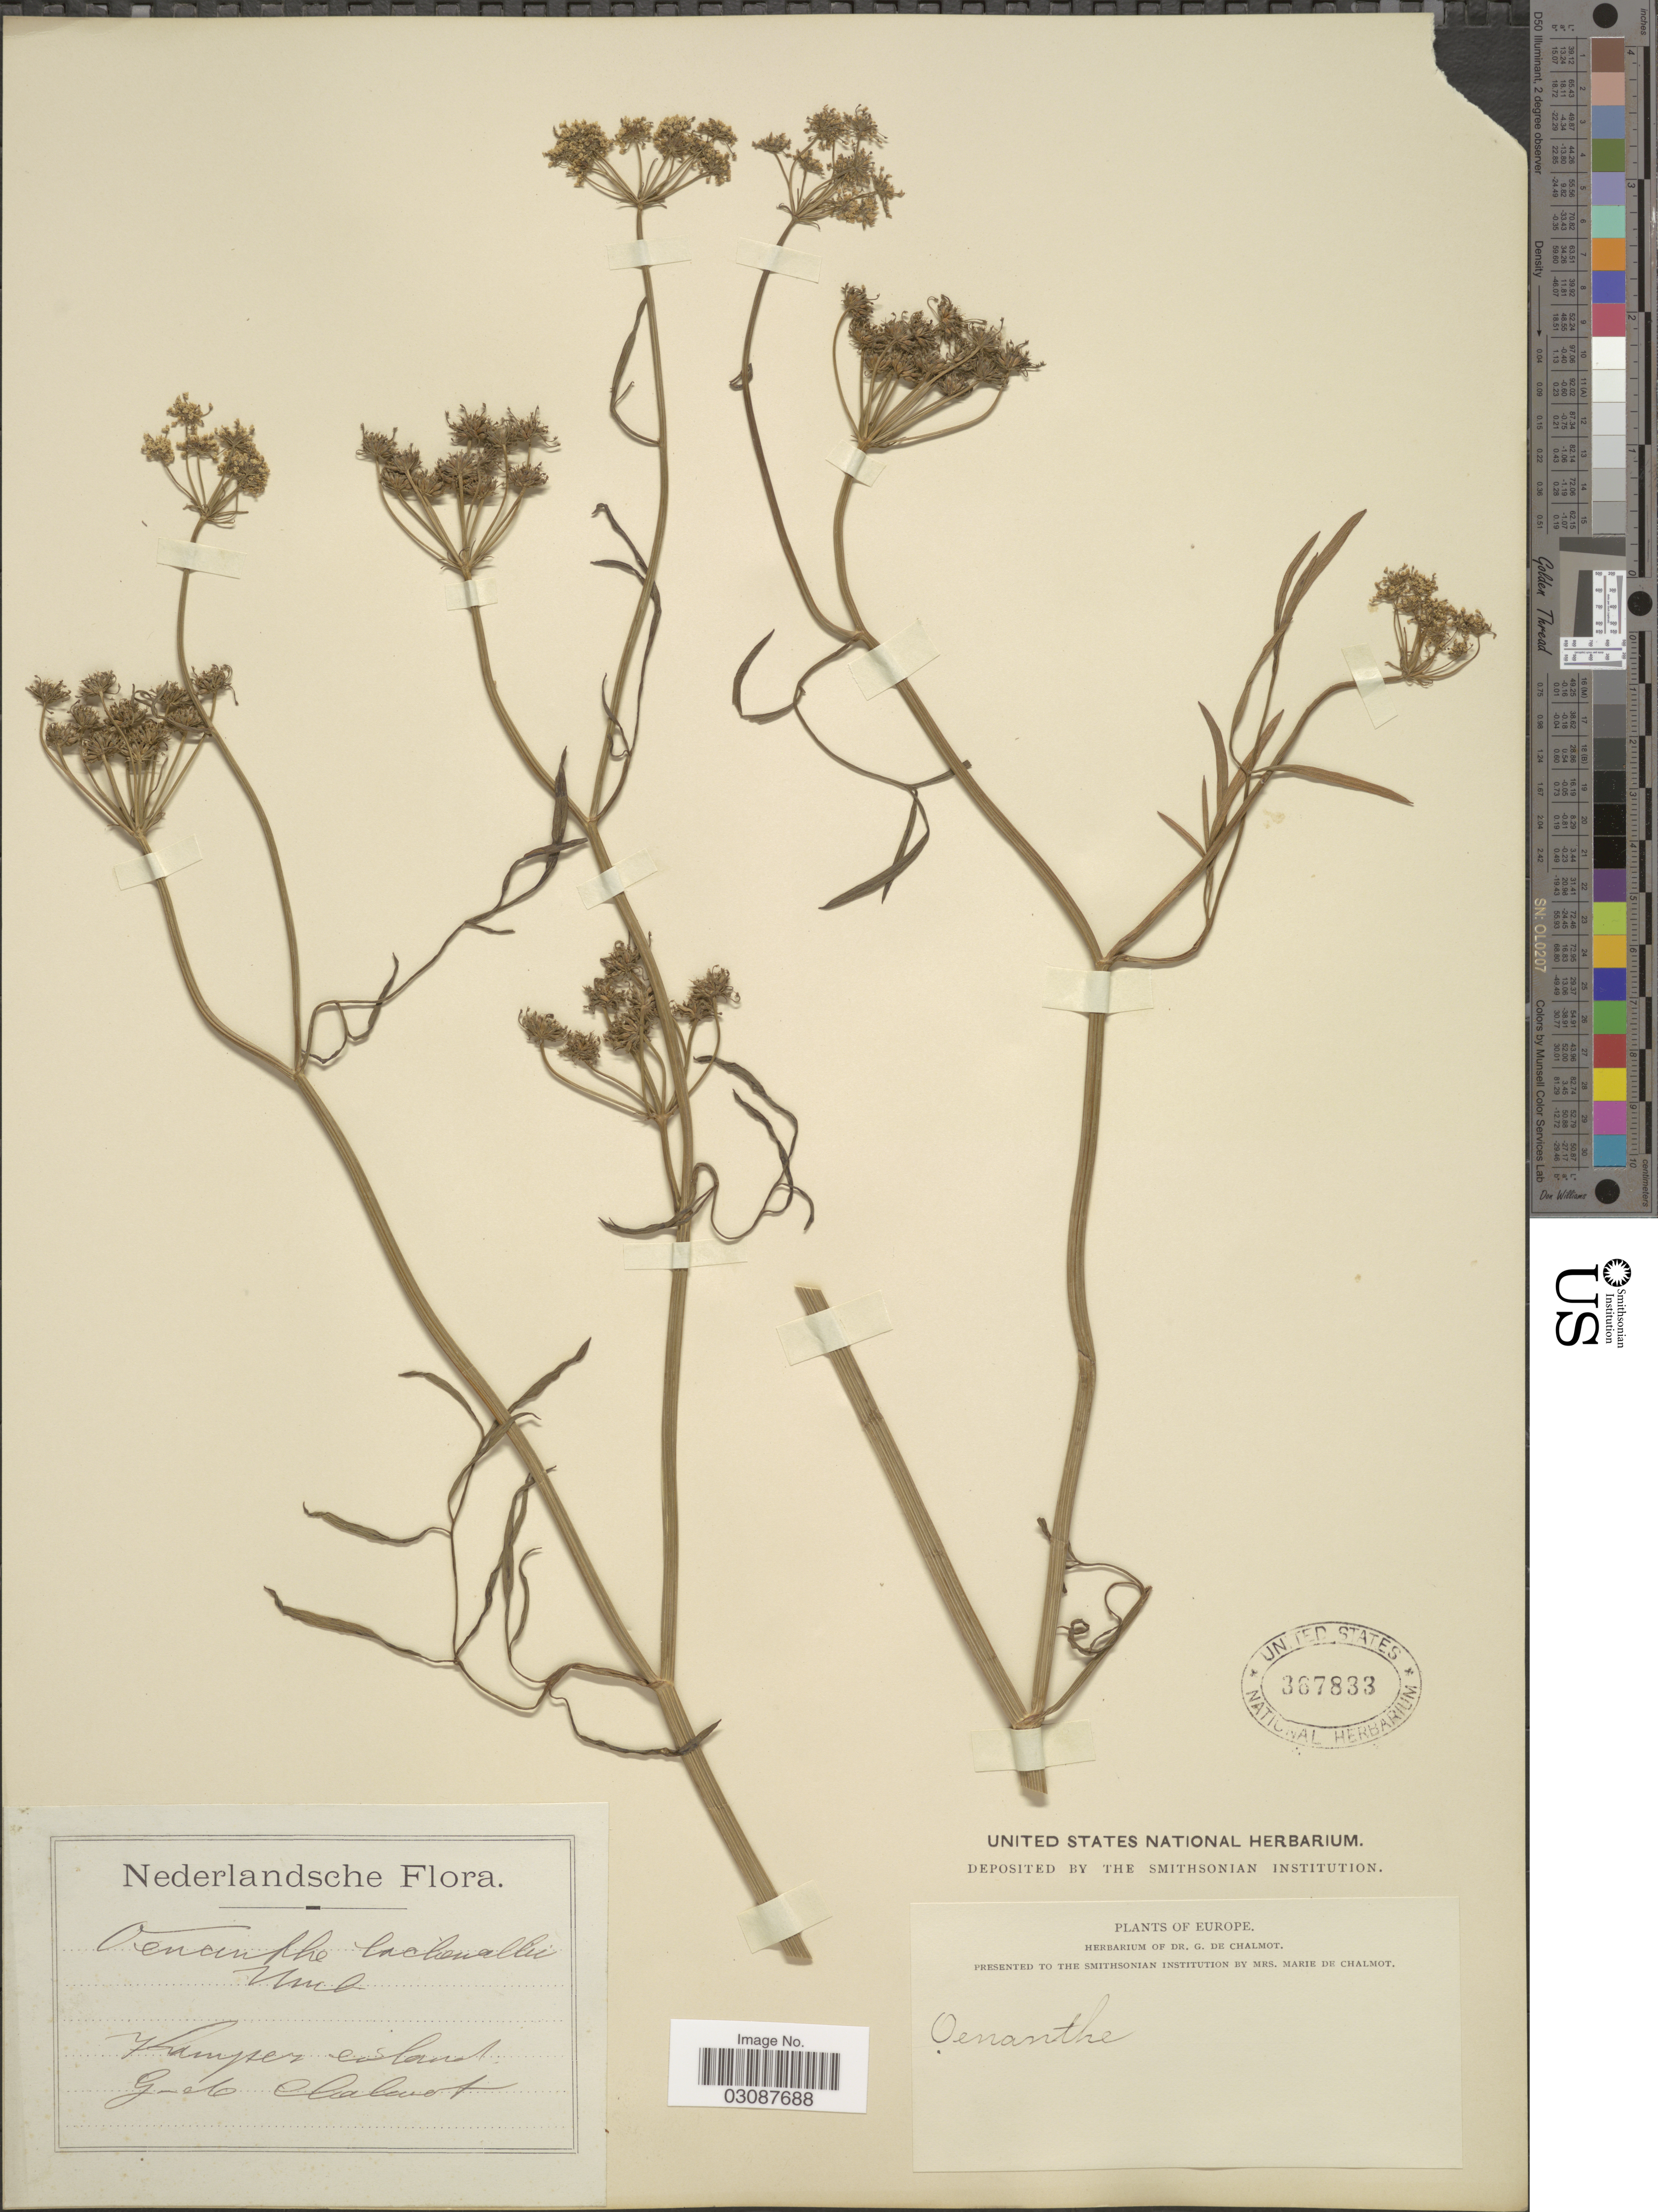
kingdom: Plantae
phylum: Tracheophyta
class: Magnoliopsida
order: Apiales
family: Apiaceae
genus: Oenanthe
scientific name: Oenanthe lachenalii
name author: C.C. Gmel.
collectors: G. de Chalmot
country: Netherlands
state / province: Overijssel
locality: Kampereiland.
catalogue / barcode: US 367833